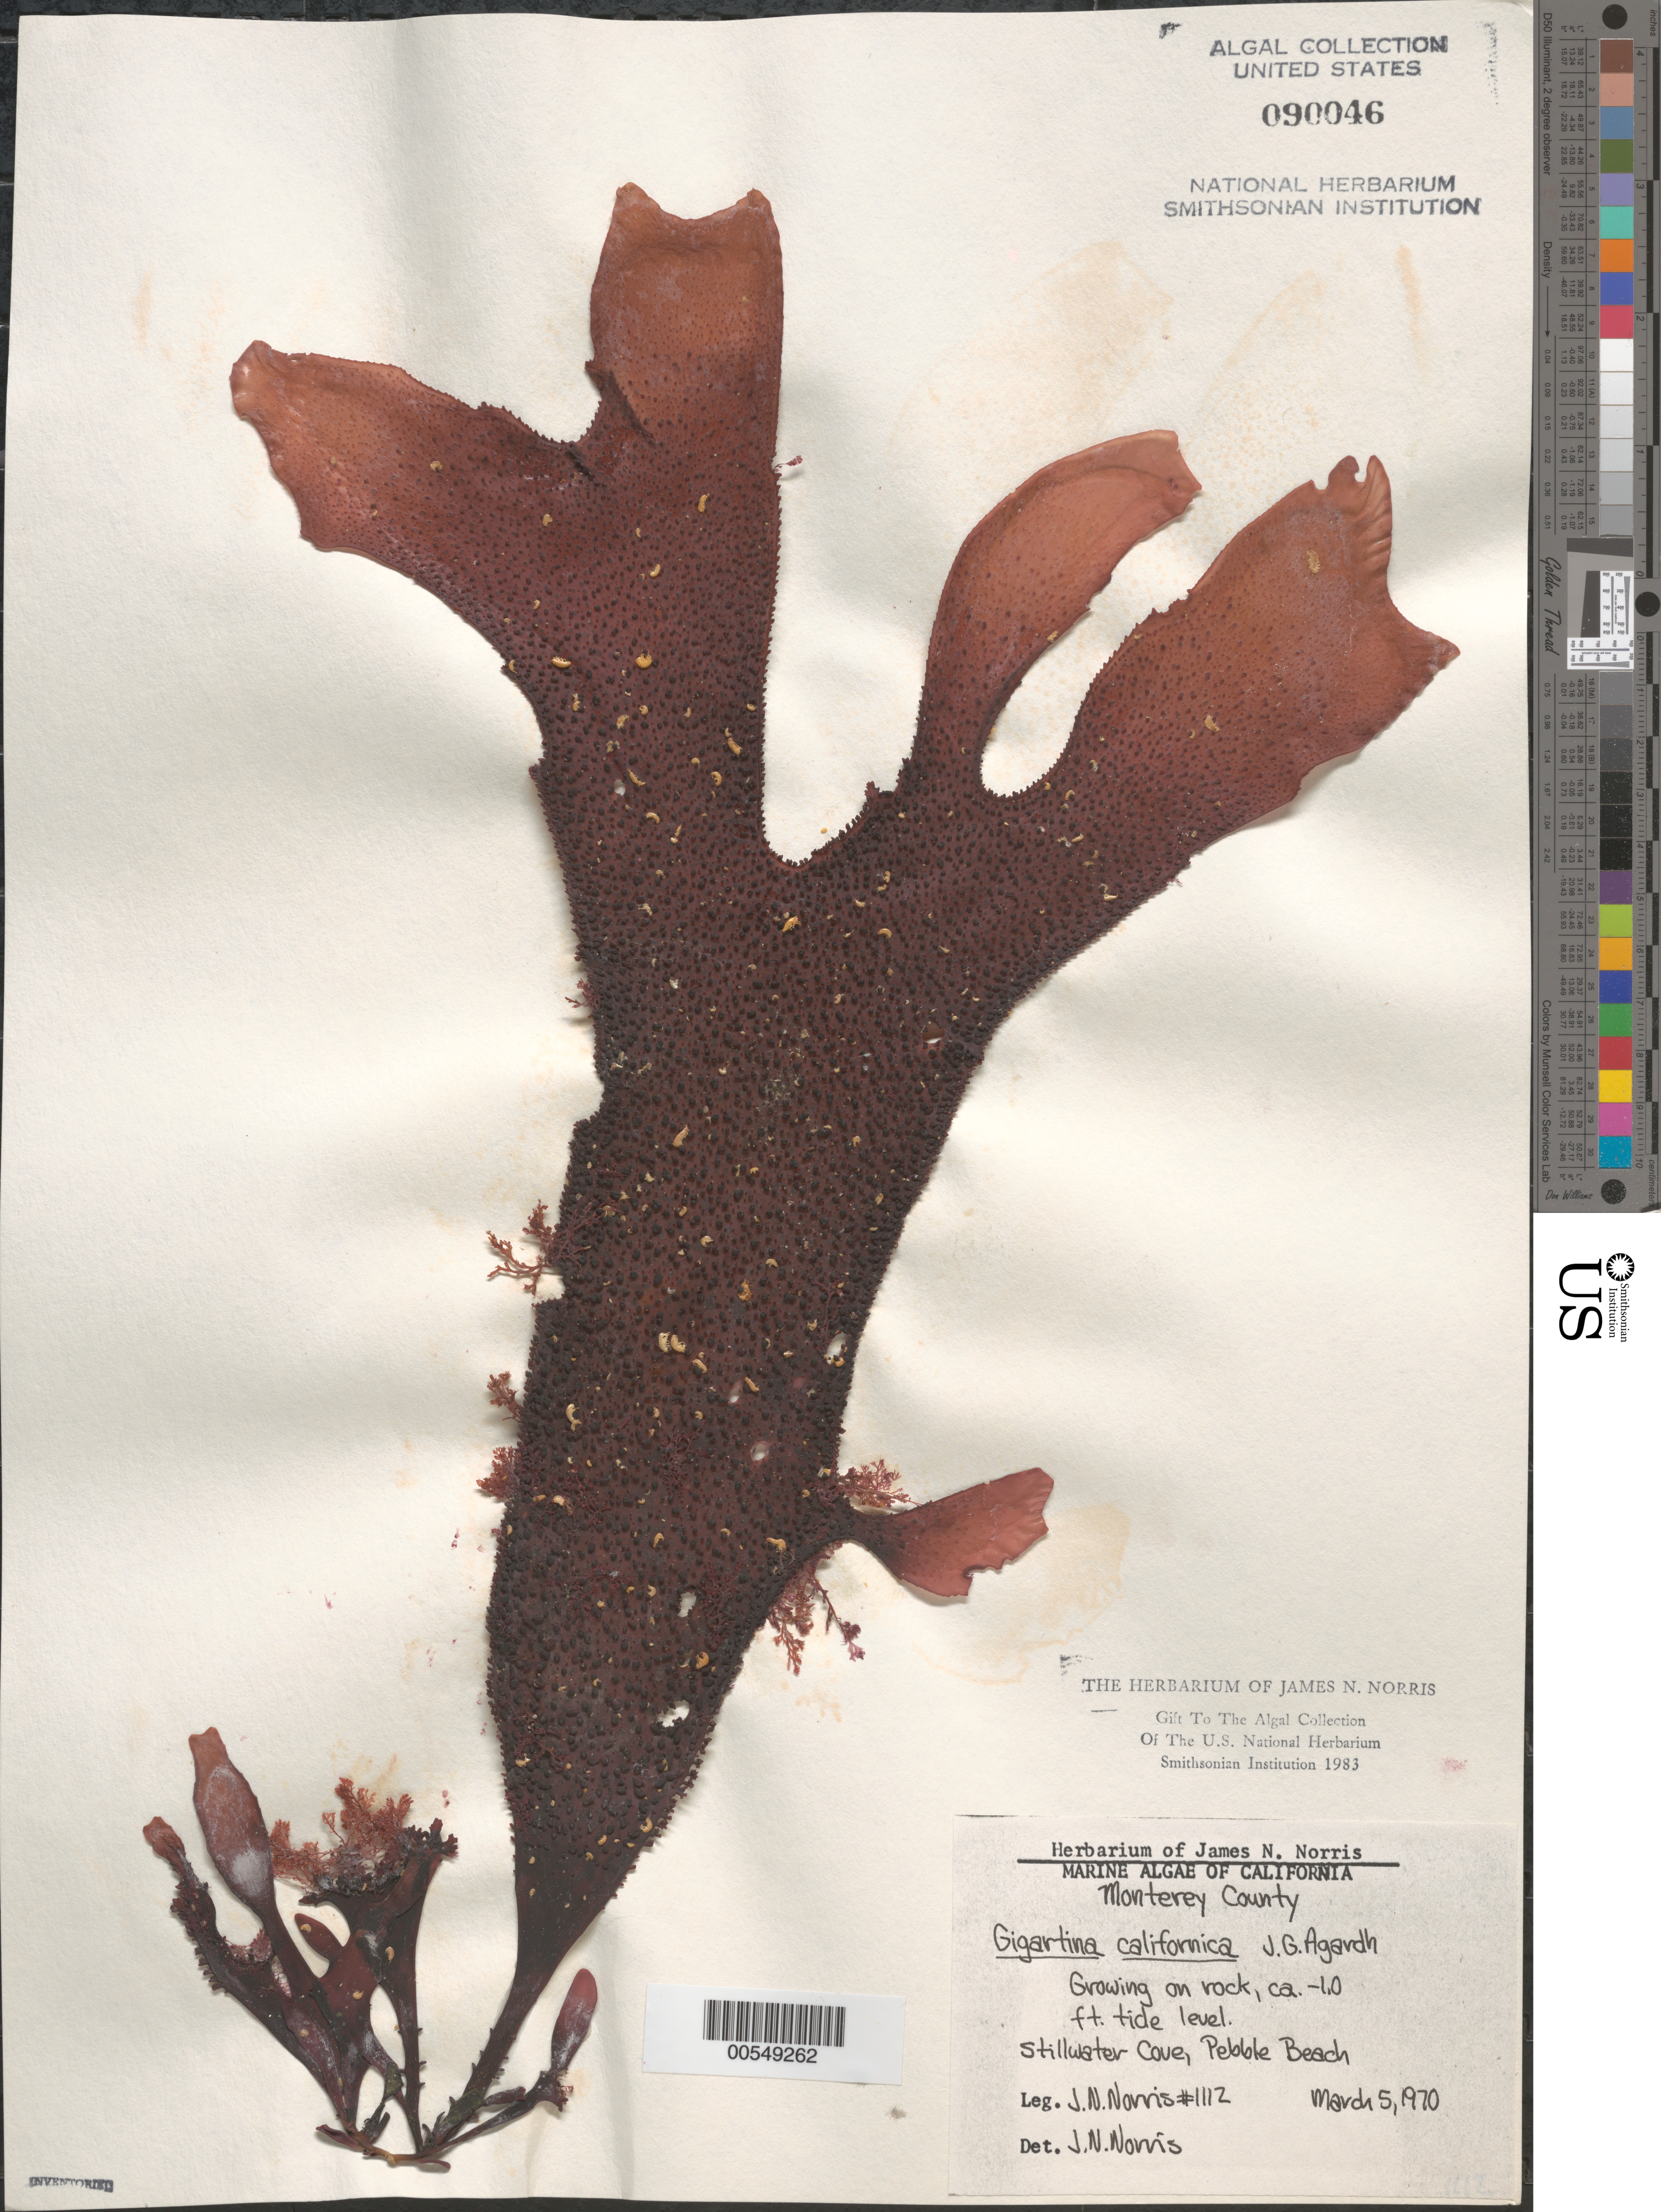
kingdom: Plantae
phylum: Rhodophyta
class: Florideophyceae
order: Gigartinales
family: Gigartinaceae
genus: Chondracanthus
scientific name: Chondracanthus corymbiferus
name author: (Kütz.) Guiry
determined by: Algae name updating Project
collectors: J. N. Norris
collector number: JN-1112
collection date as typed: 05 Mar 1970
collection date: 1970-03-05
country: United States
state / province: California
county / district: Monterey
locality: Pebble Beach, Stillwater Cove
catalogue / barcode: US 90046